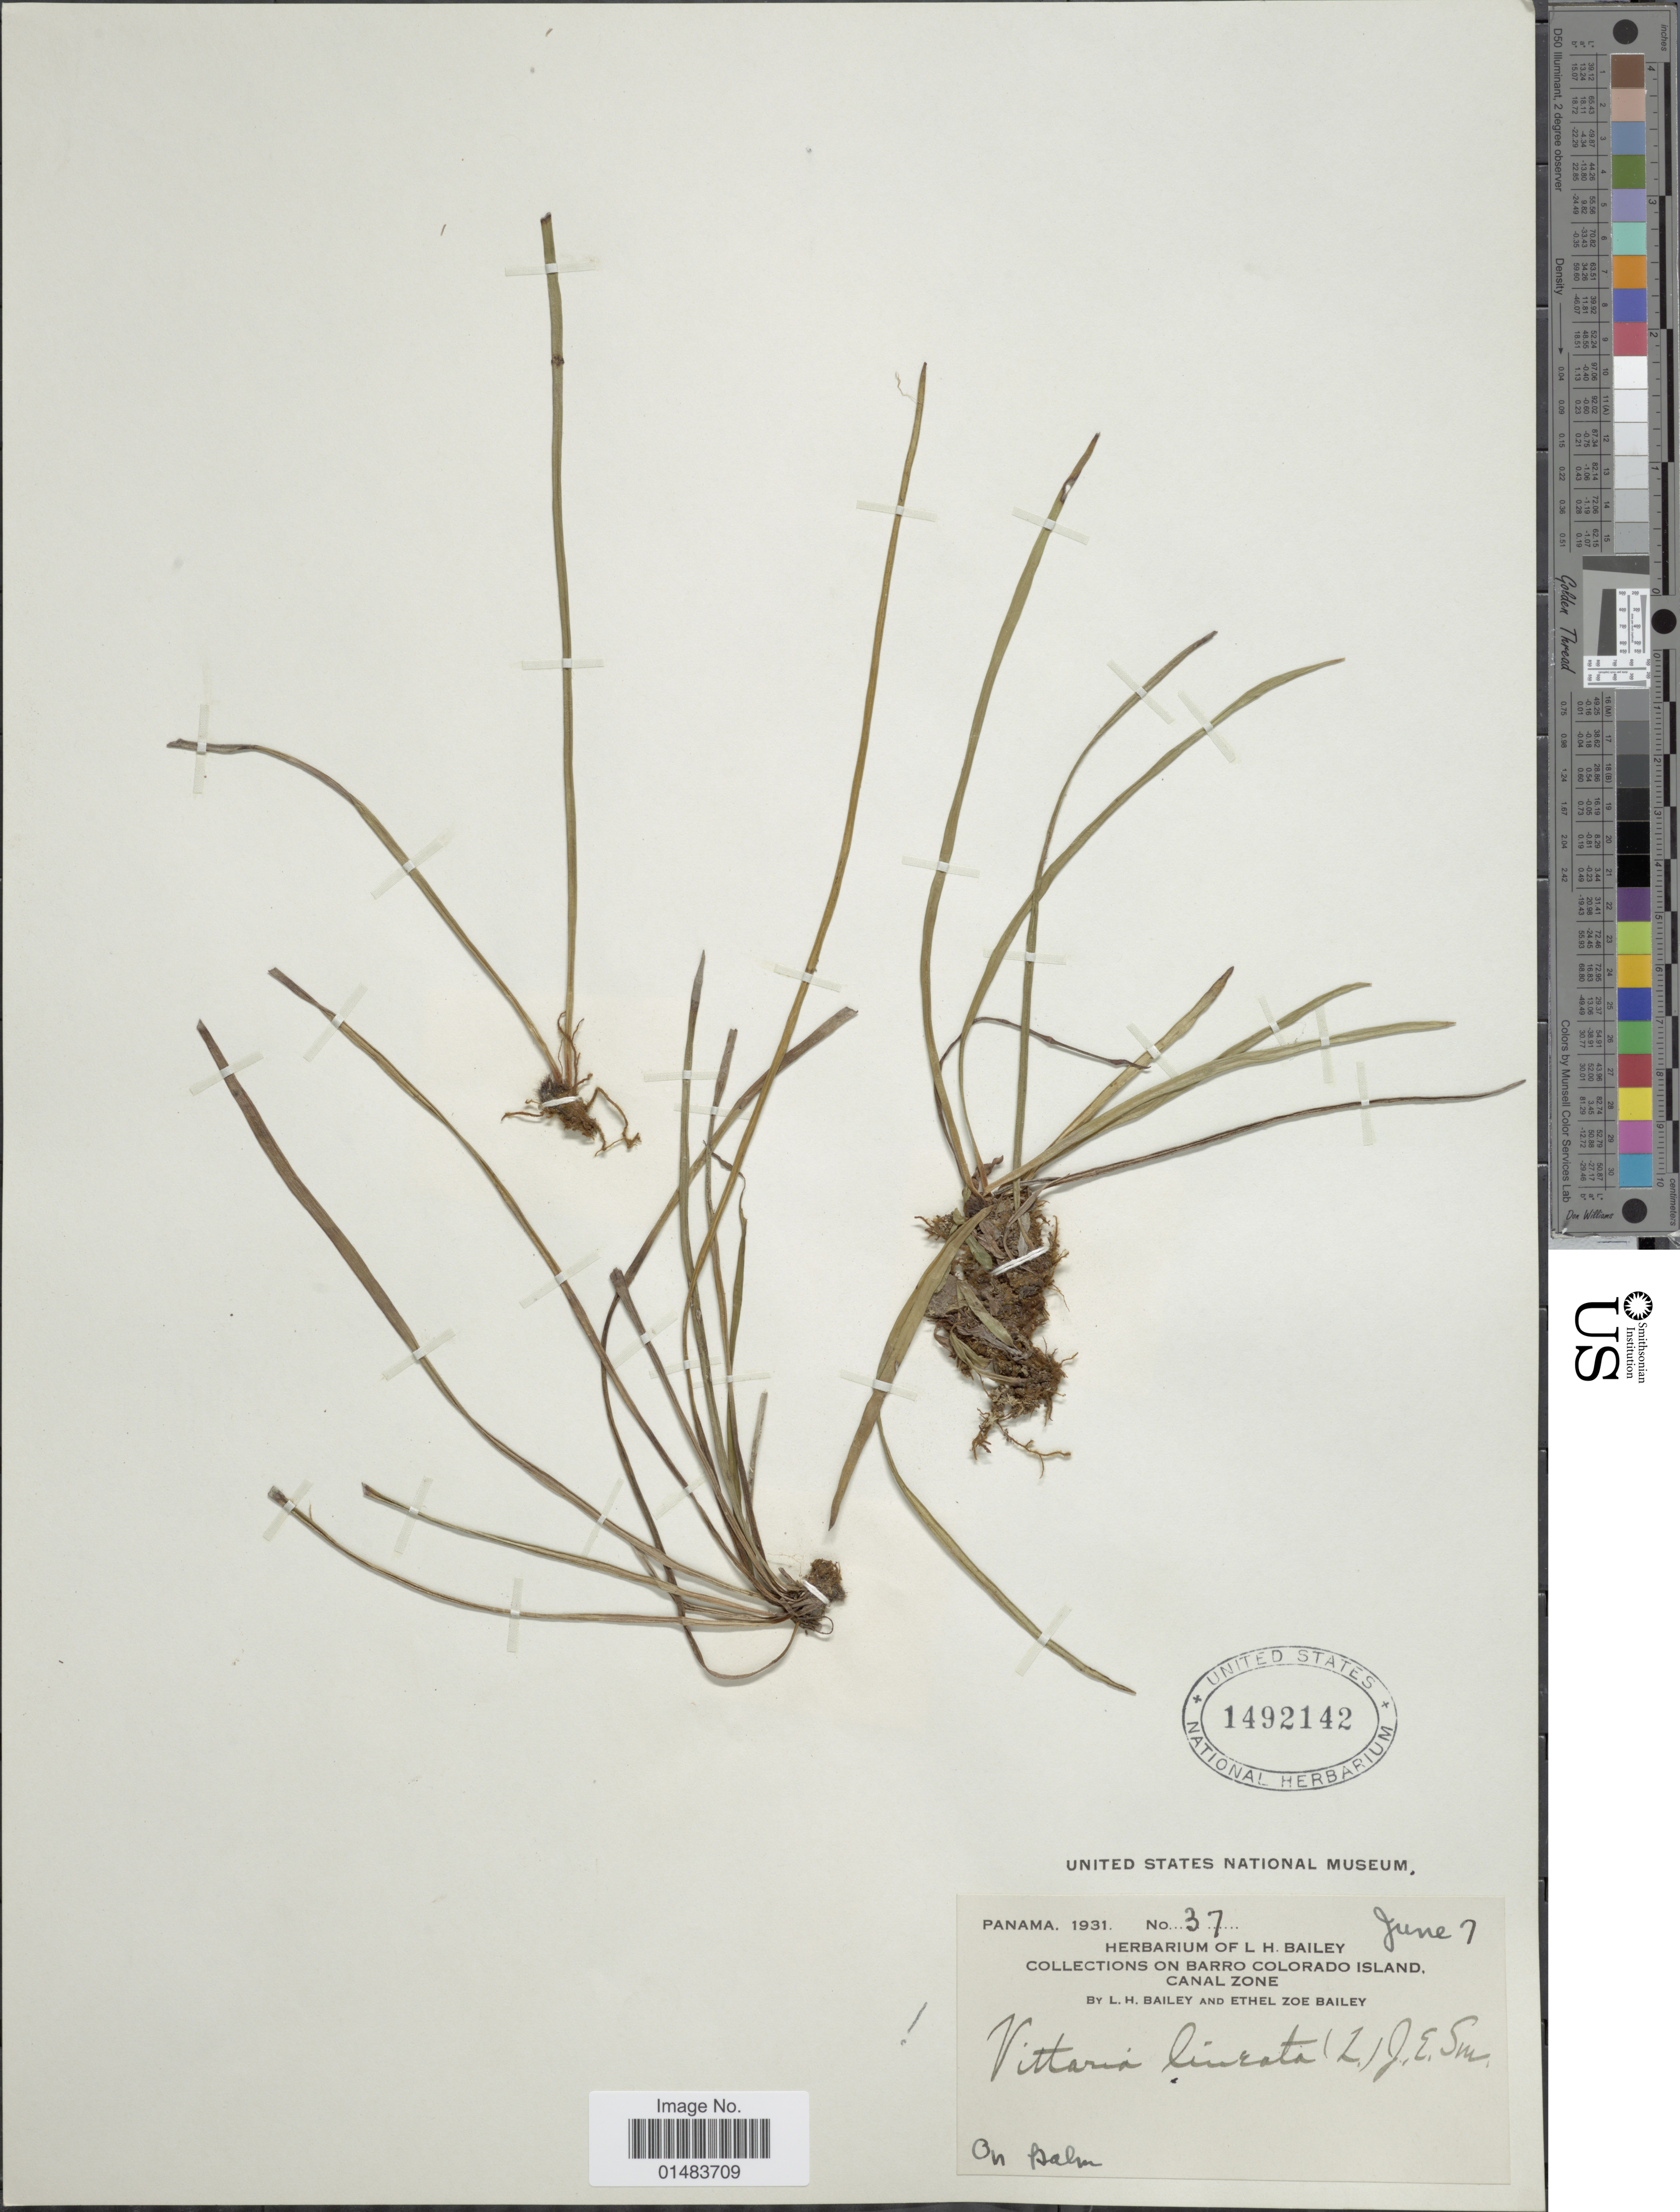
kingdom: Plantae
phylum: Tracheophyta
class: Polypodiopsida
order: Polypodiales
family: Pteridaceae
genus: Vittaria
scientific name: Vittaria lineata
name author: (L.) Sm.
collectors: L. H. Bailey & E. Z. Bailey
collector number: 37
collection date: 1931-06-07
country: Panama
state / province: Panamá Oeste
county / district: Canal Zone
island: Barro Colorado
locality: Collections on Barro Colorado Island, Canal Zone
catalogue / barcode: US 1492142